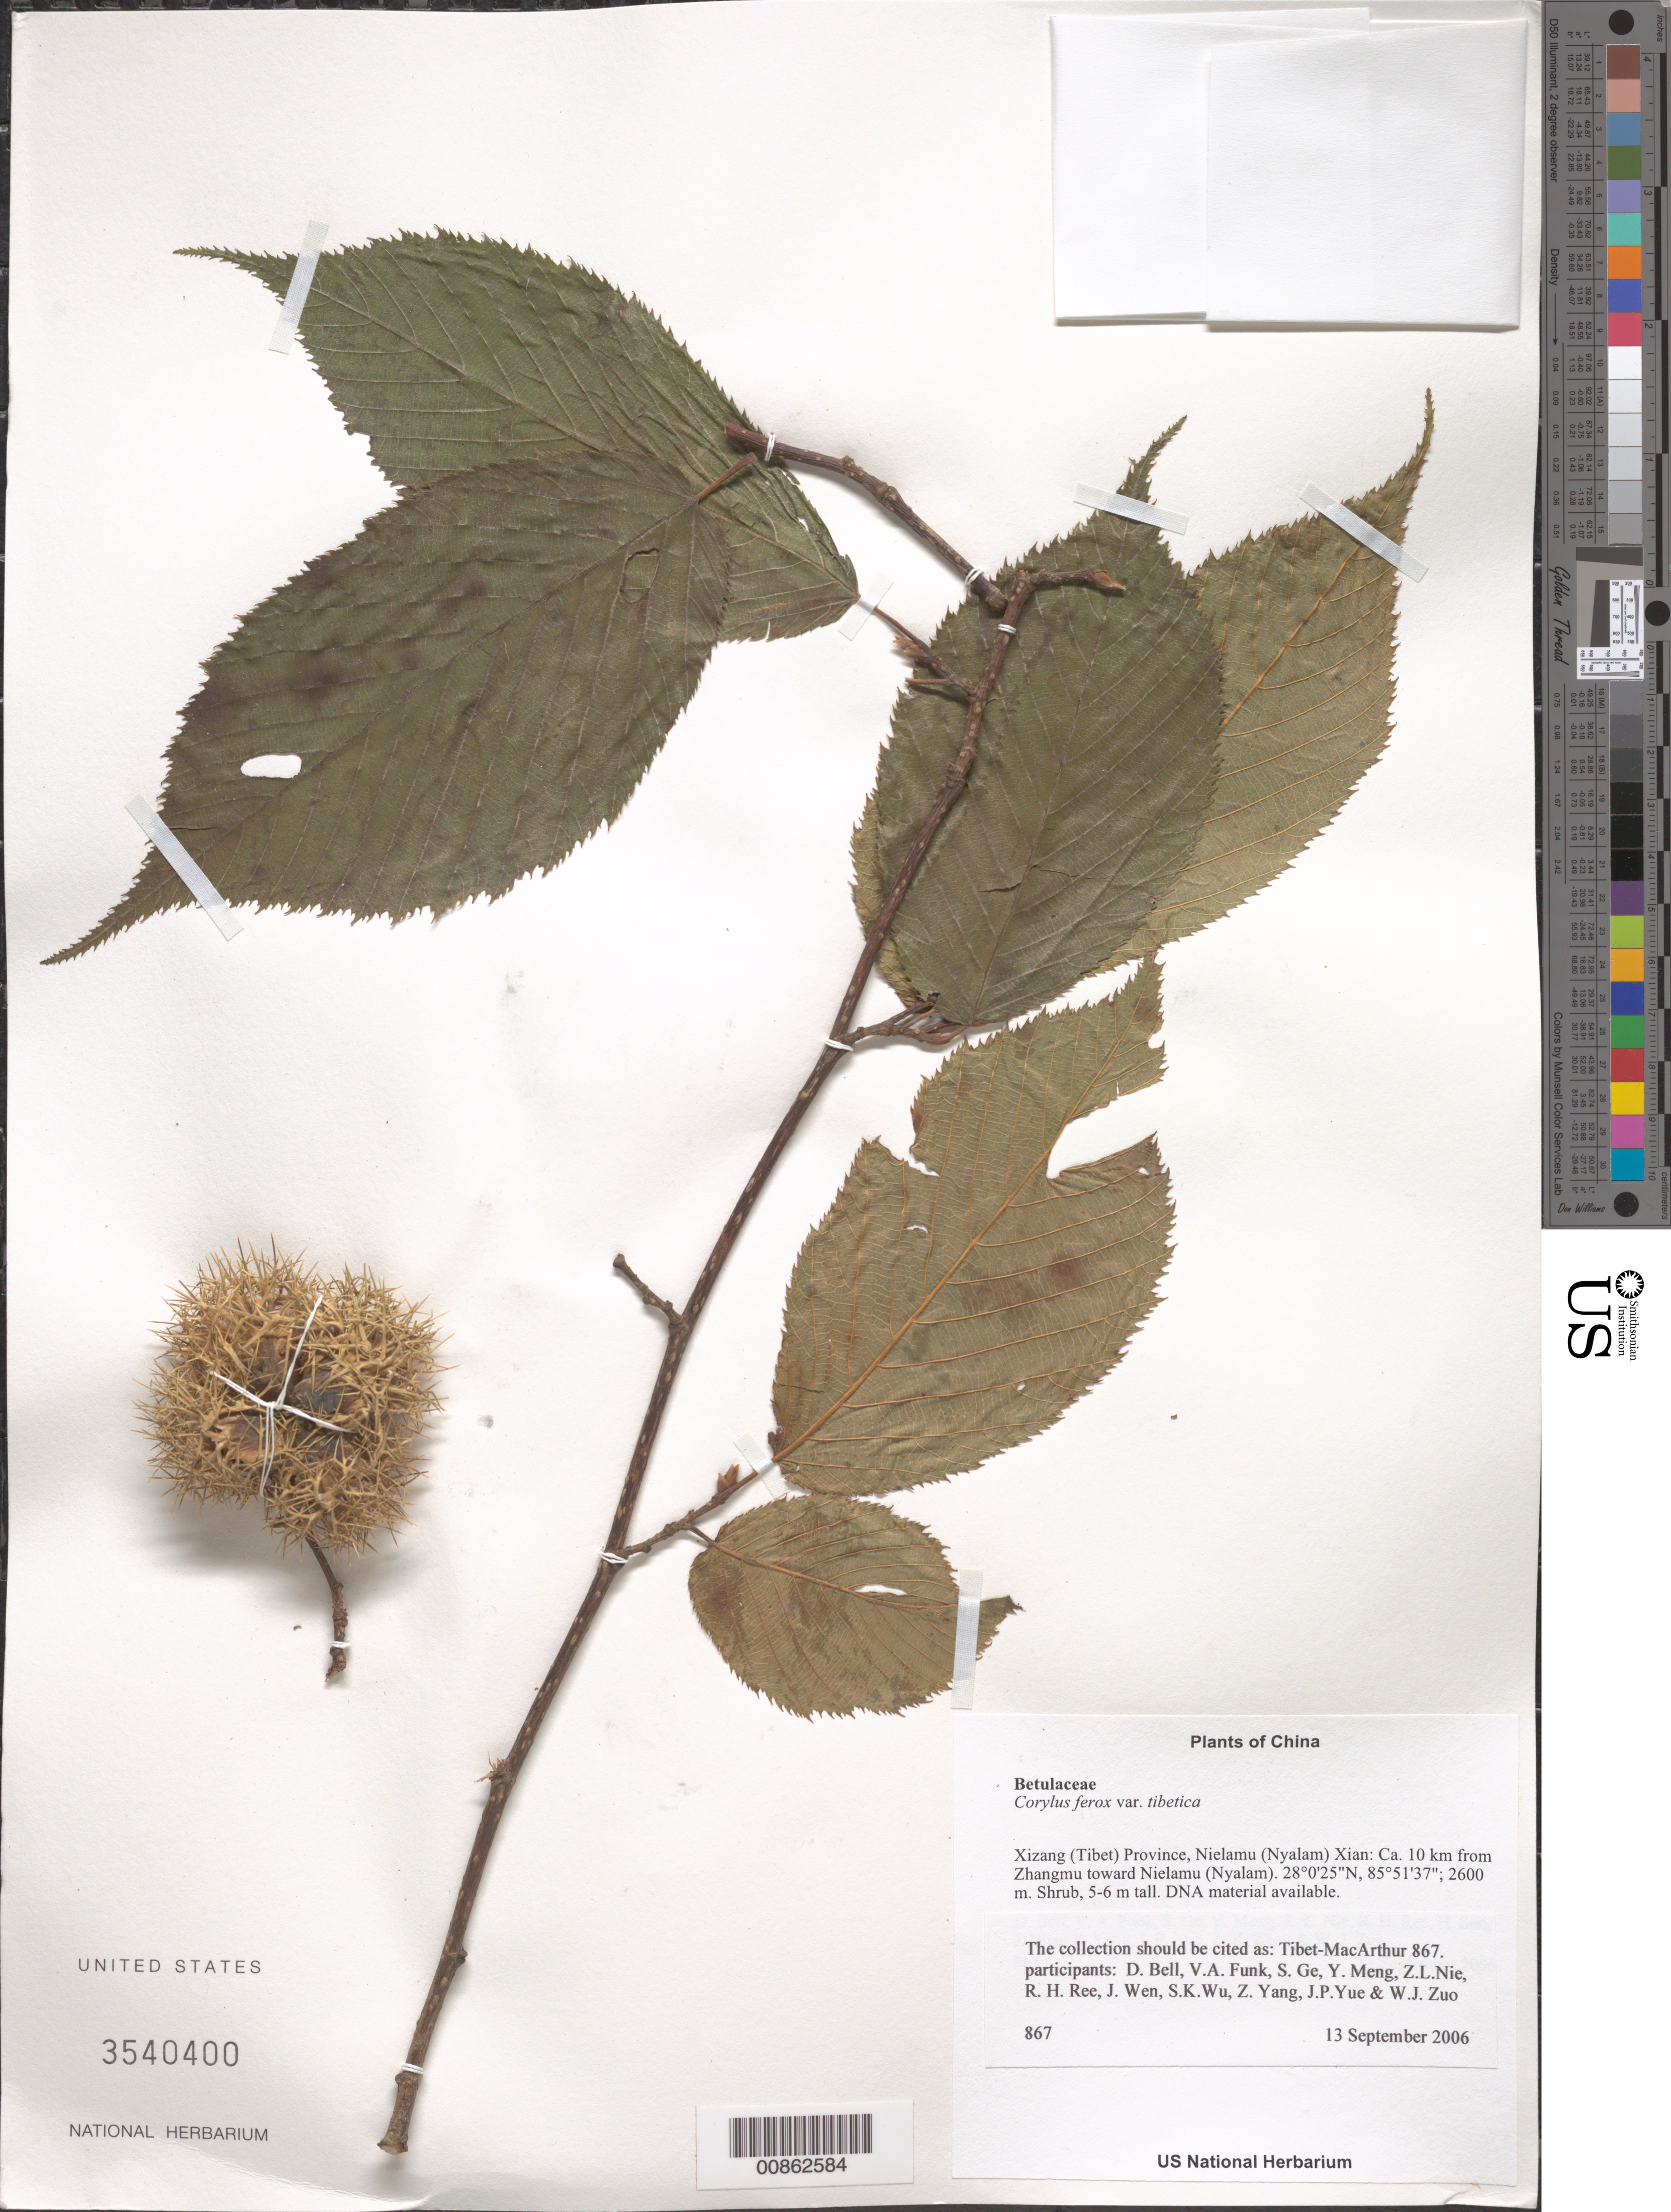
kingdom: Plantae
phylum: Tracheophyta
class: Magnoliopsida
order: Fagales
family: Betulaceae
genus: Corylus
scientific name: Corylus ferox var. tibetica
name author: (Batalin) Franch.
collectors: Tibet-MacArthur, D. A. Bell, V. Funk, S. Ge, Y. Meng, Z. Nie, R. Ree, H. Sun, J. Wen, Z. Yang, J. Yue, Z. Zhou & W. Zuo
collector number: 867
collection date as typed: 13 Sep 2006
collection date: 2006-09-13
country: China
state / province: Xizang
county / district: Nielamu (Nyalam) Xian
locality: Ca. 10 km from Zhangmu toward Nielamu (Nyalam).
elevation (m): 2600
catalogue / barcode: US 3540400